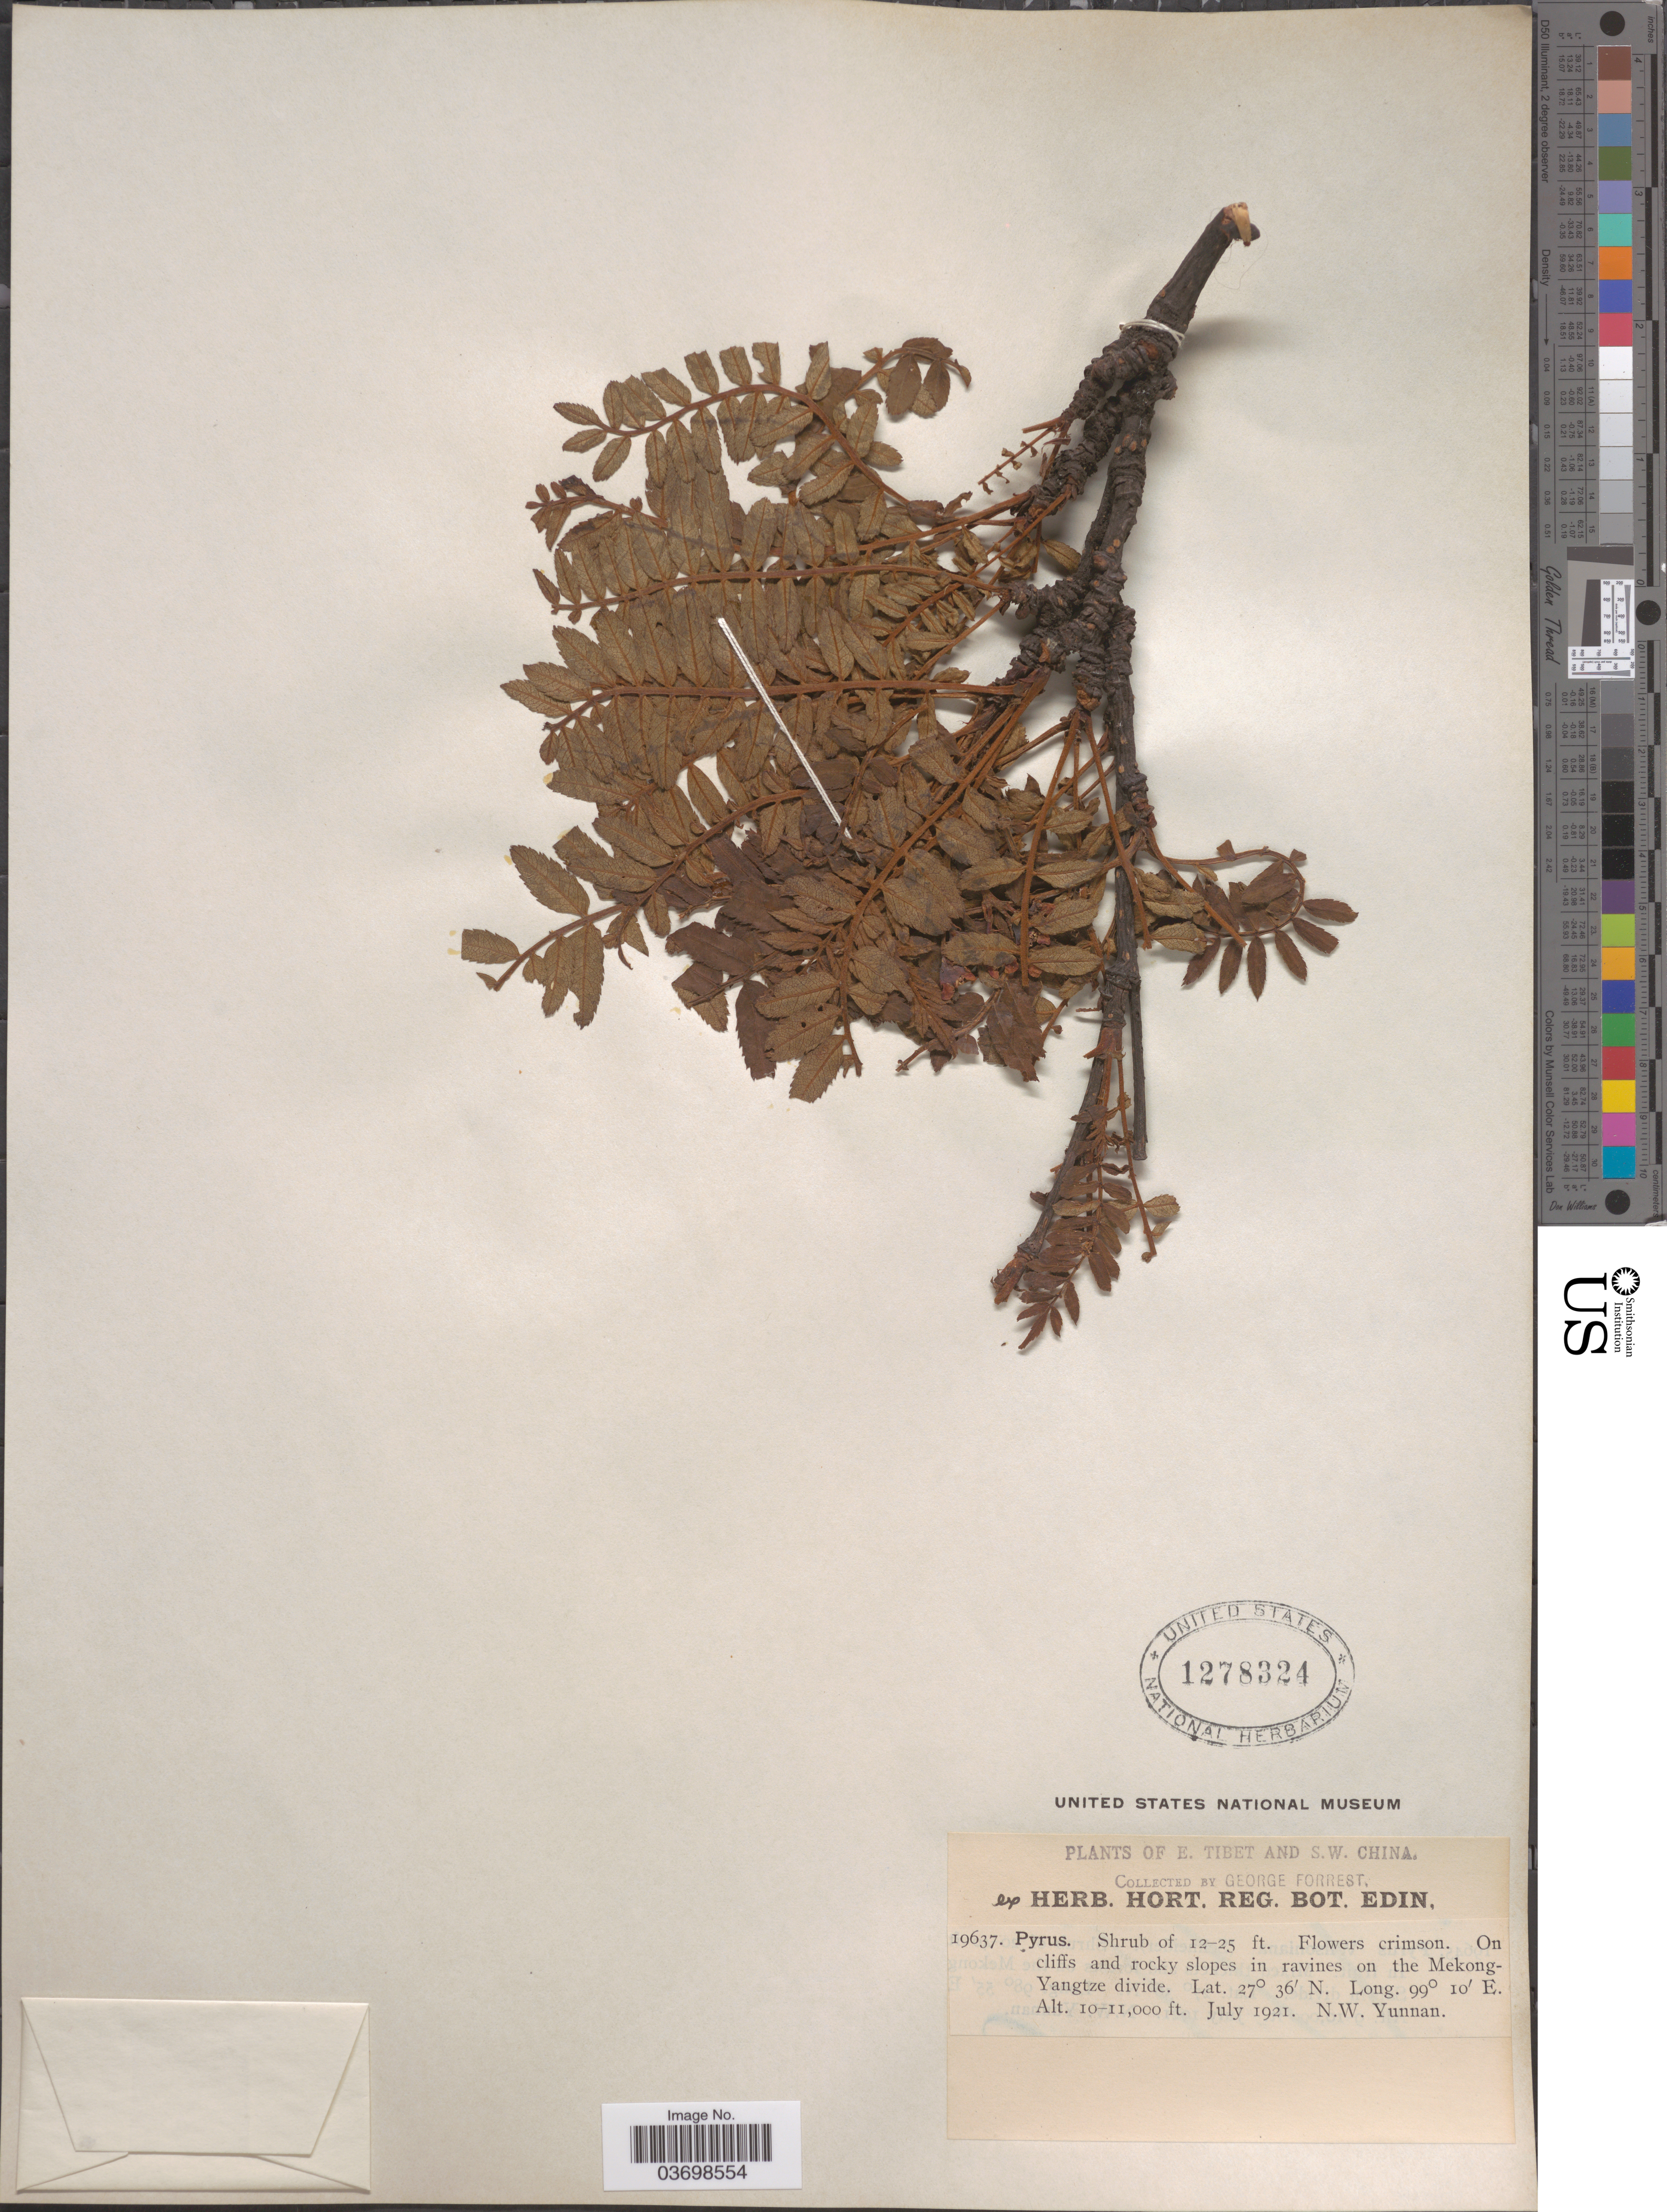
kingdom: Plantae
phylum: Tracheophyta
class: Magnoliopsida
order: Rosales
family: Rosaceae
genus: Sorbus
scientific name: Sorbus sp.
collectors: G. Forrest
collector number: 19637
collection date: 1921-07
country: China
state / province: Yunnan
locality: S.W. China. On the Mekong-Yangtze divide. N.W. Yunnan.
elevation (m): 3048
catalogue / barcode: US 1278324